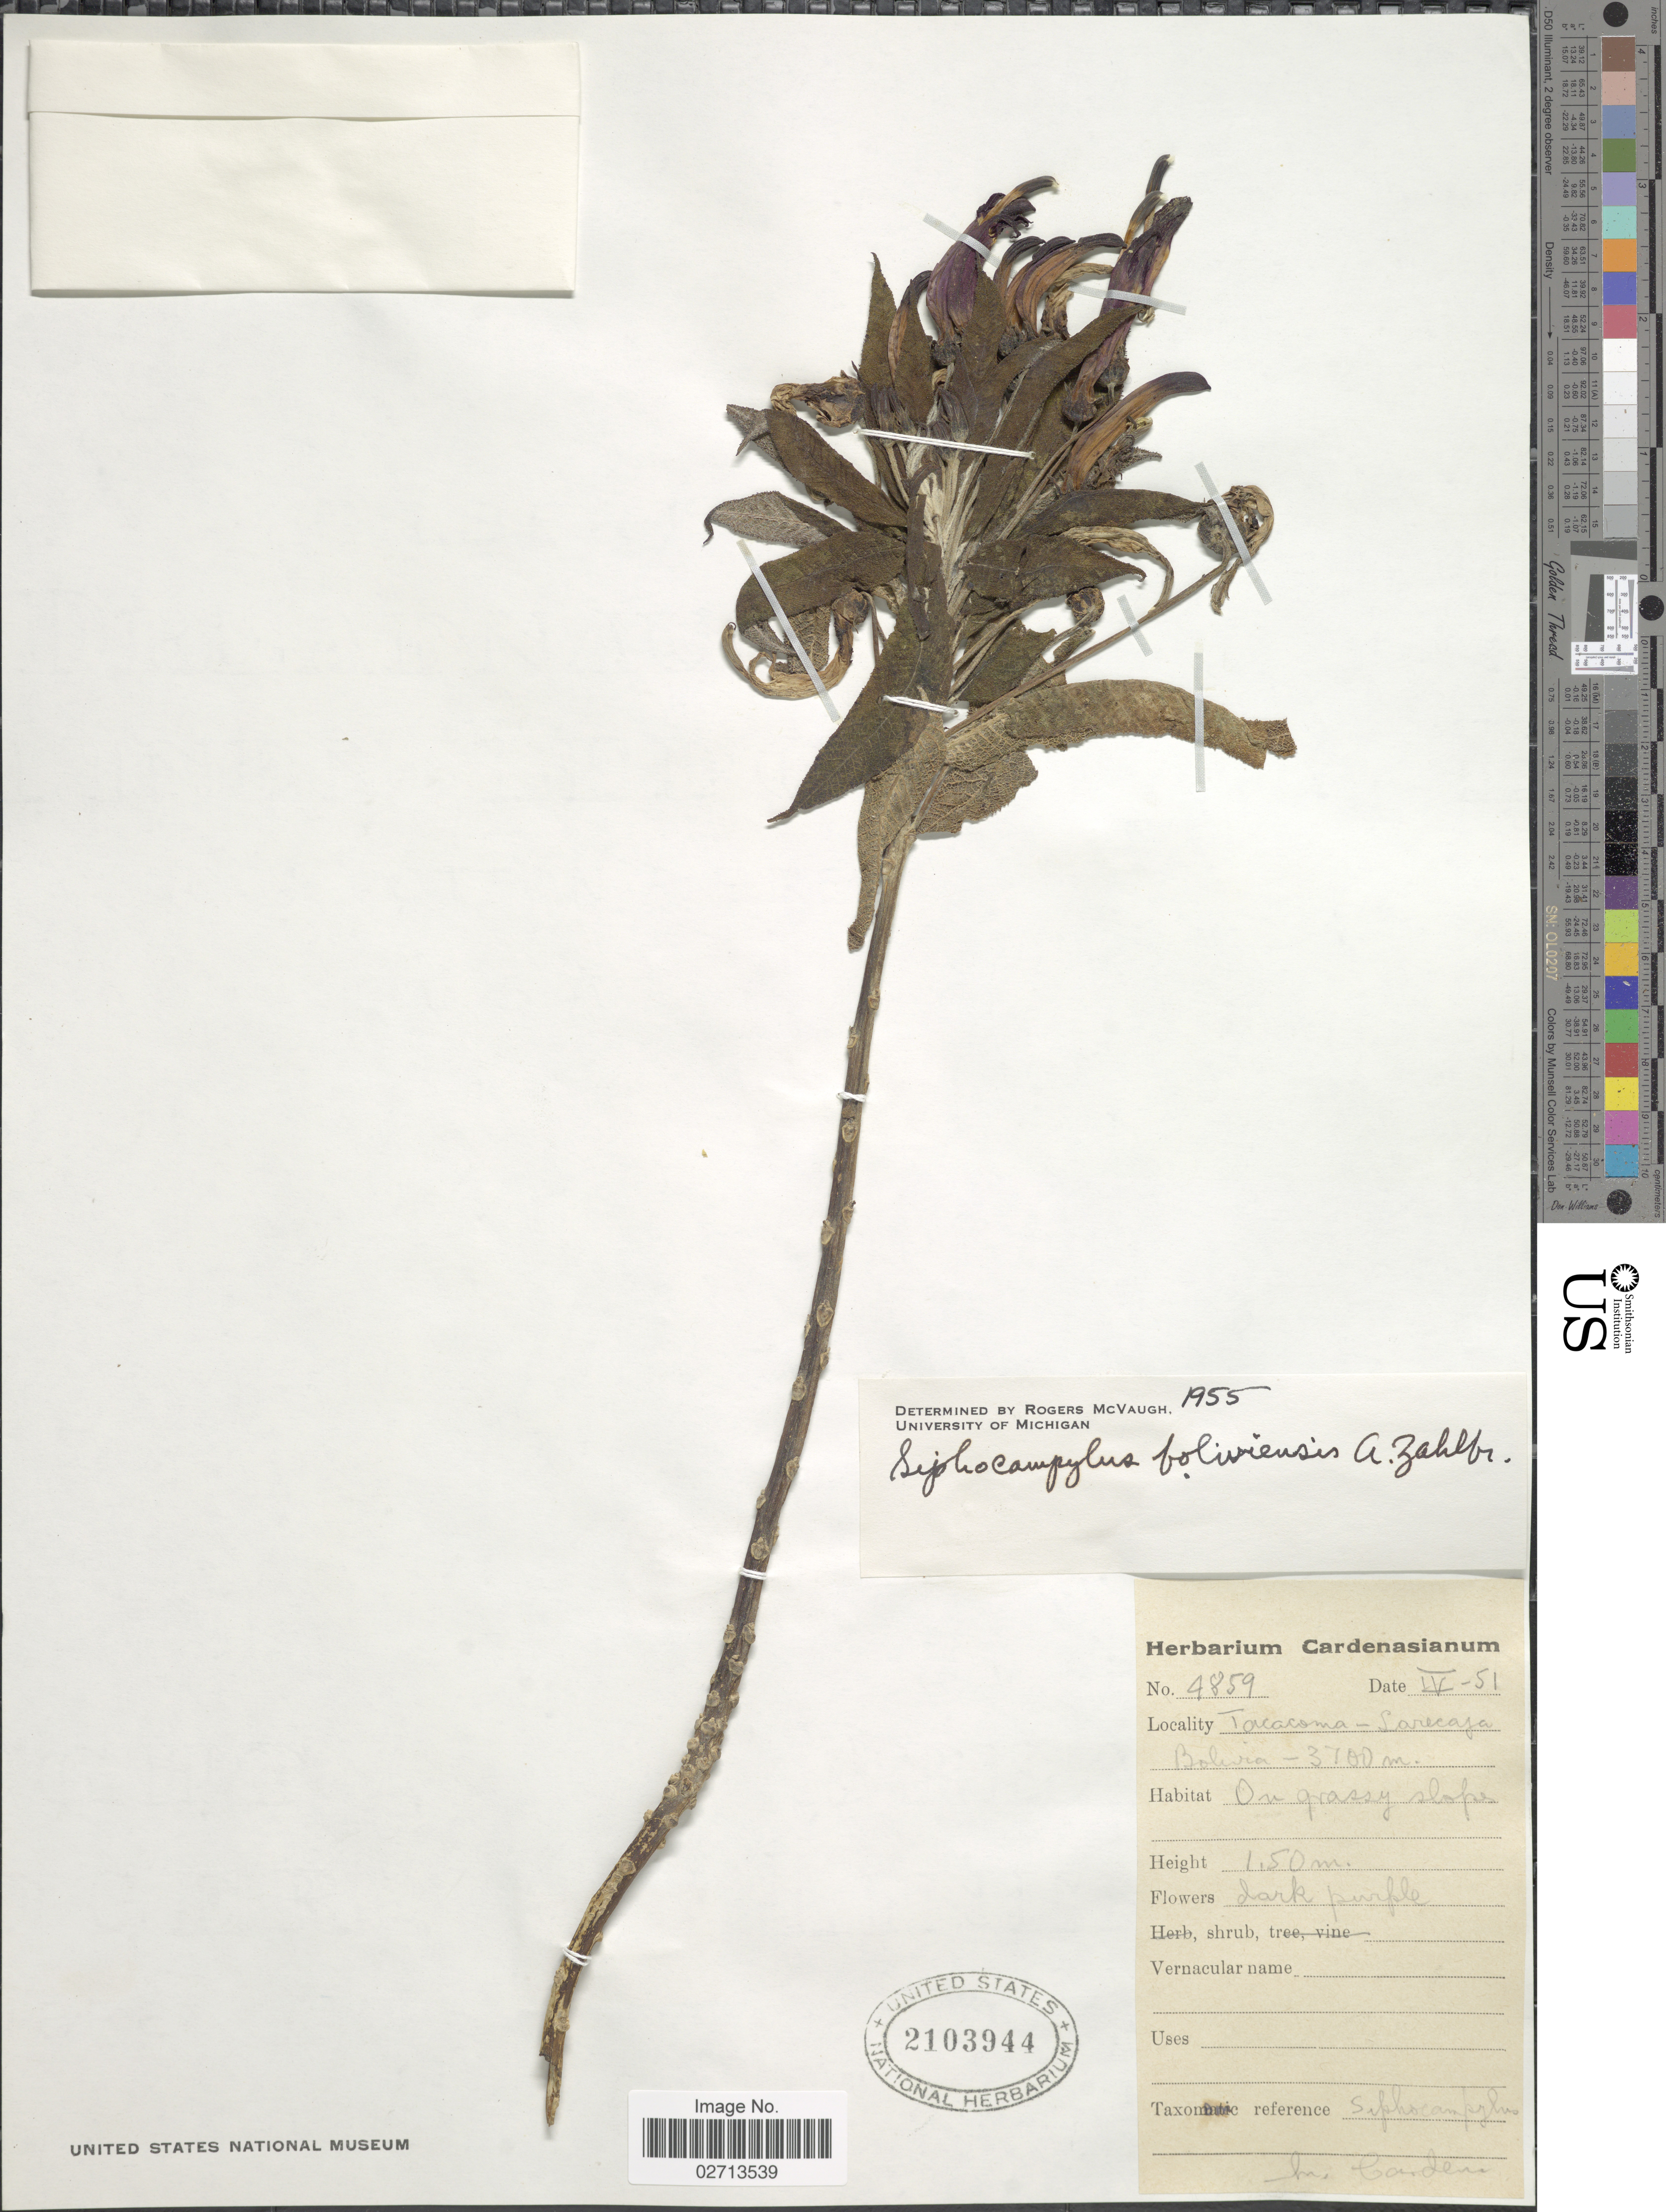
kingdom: Plantae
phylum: Tracheophyta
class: Magnoliopsida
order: Asterales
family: Campanulaceae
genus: Siphocampylus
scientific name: Siphocampylus boliviensis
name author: Zahlbr.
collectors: M. Cárdenas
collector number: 4859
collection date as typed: Transcribed d/m/y: /4/51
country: Bolivia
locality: Tacocama, Larecaja. On grassy slope.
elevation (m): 3700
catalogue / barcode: US 2103944